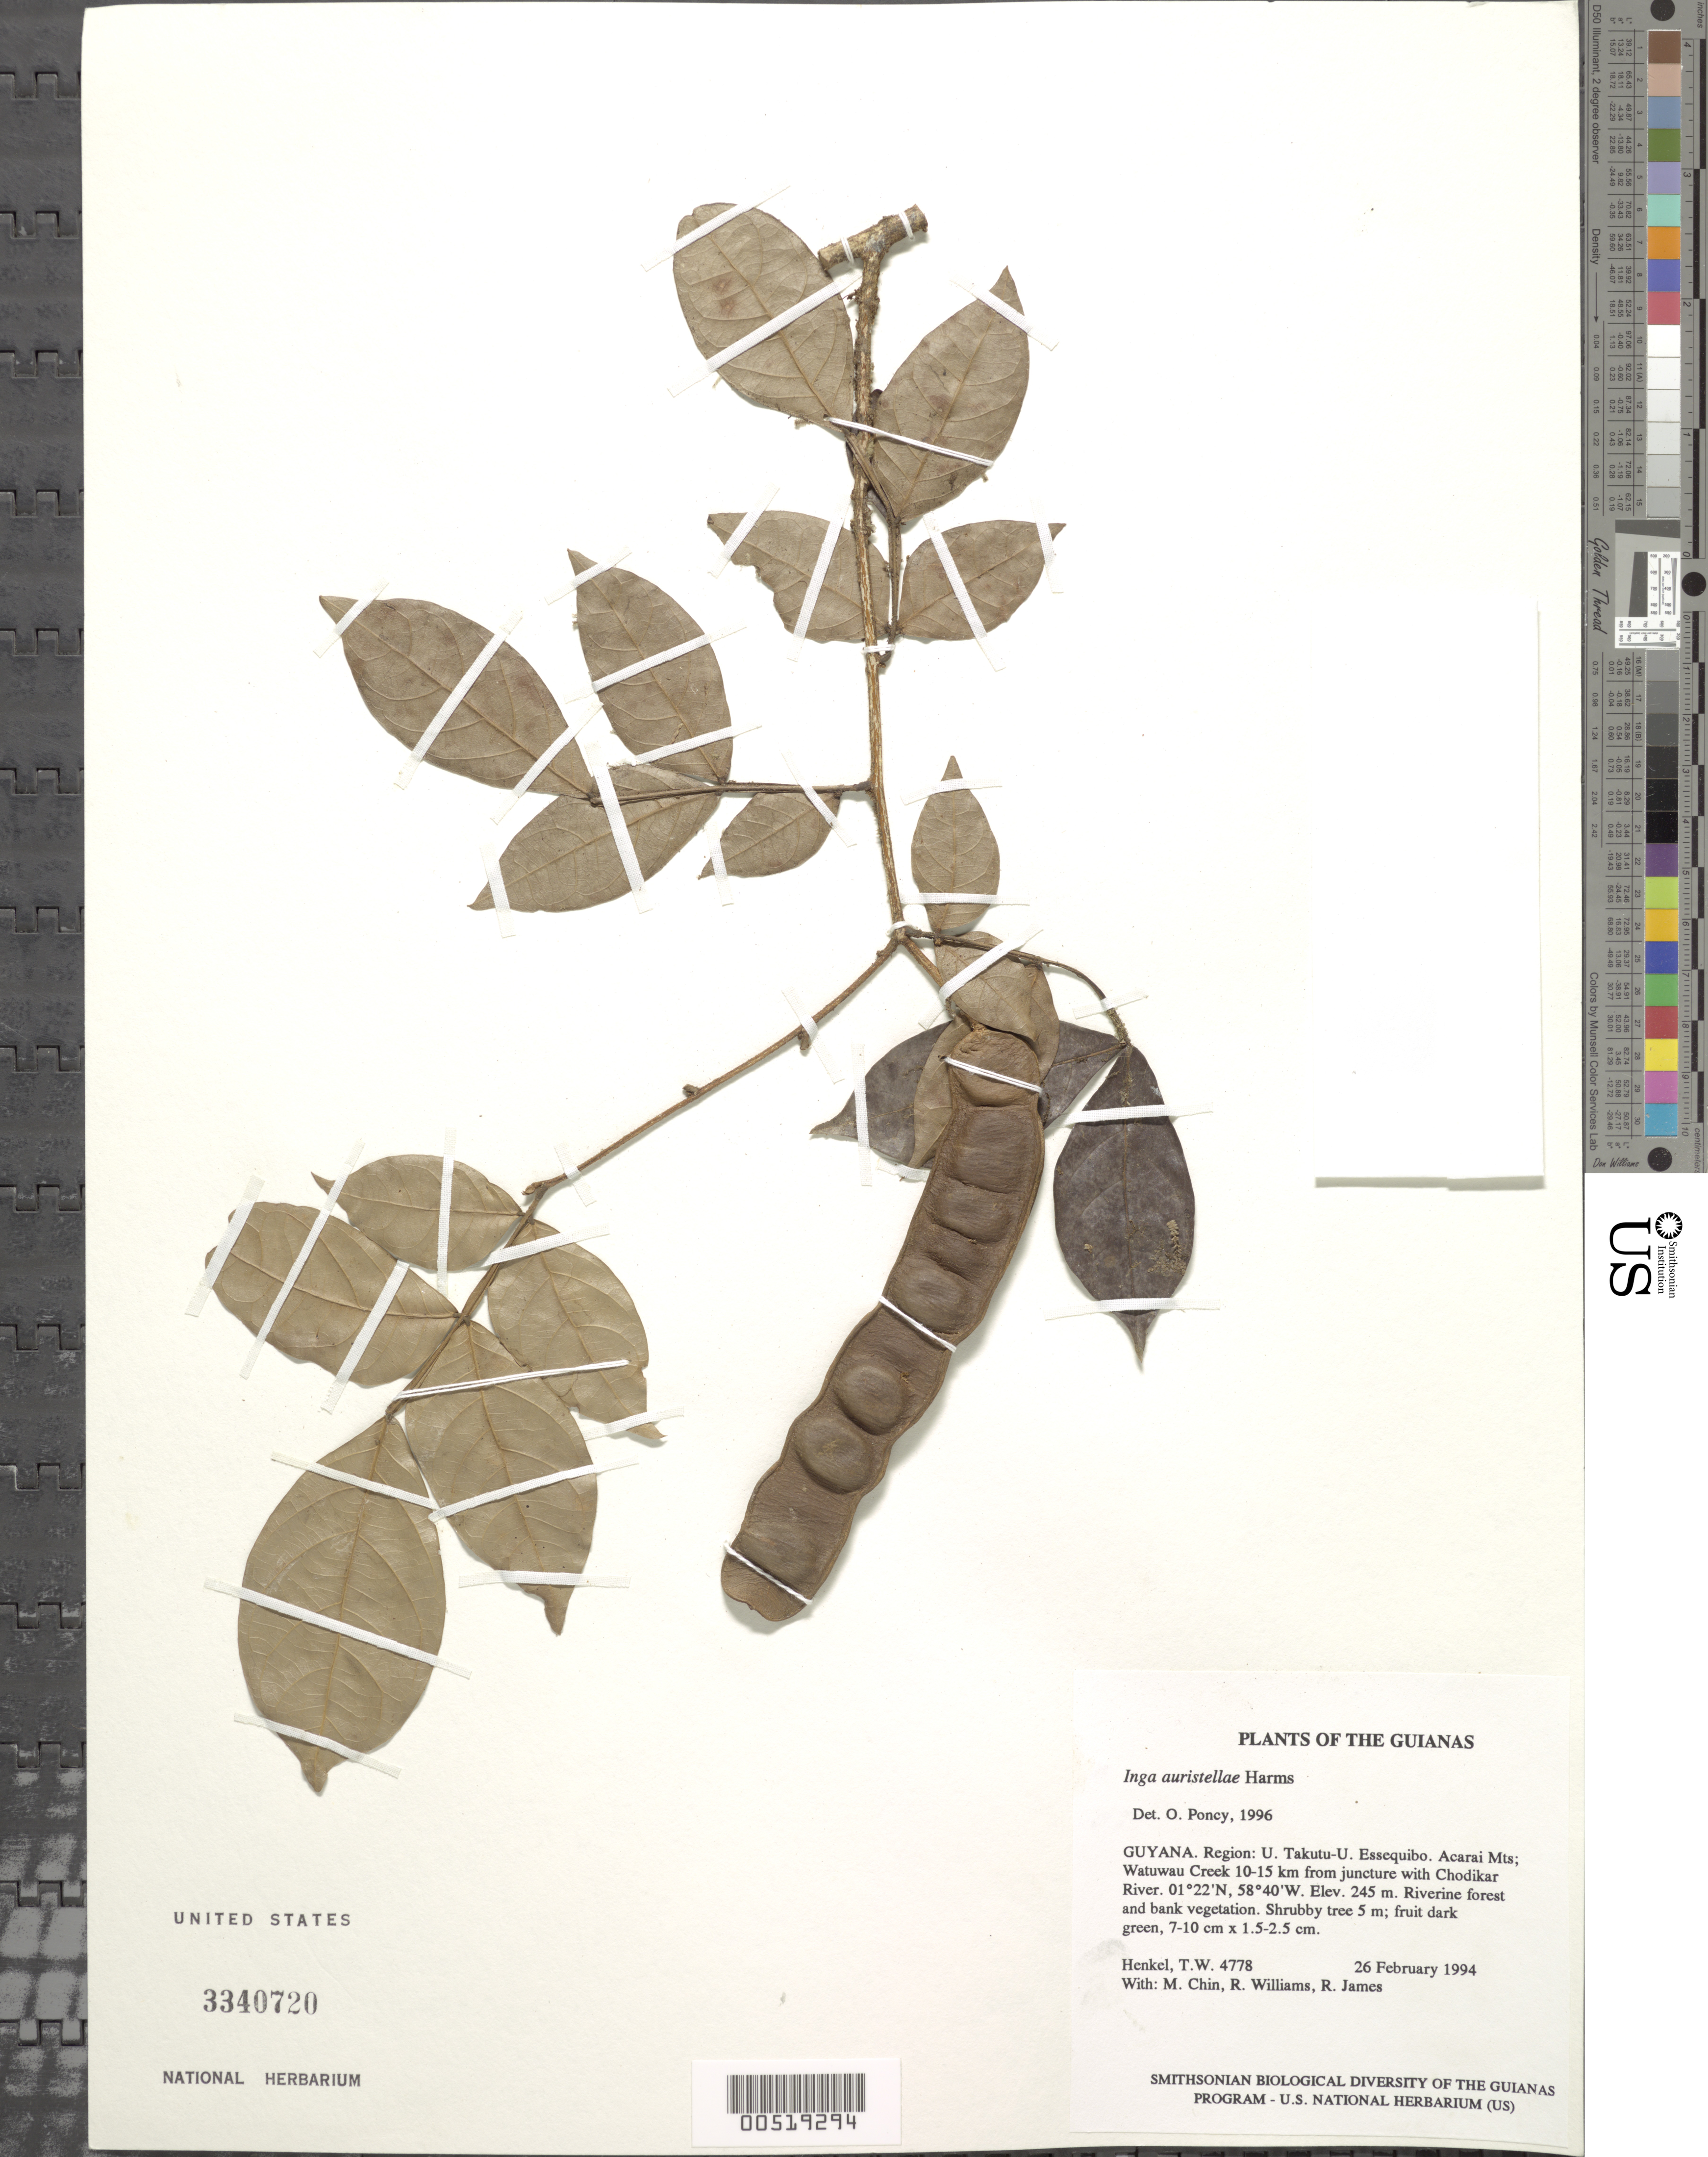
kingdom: Plantae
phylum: Tracheophyta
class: Magnoliopsida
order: Fabales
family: Fabaceae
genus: Inga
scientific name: Inga auristellae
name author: Harms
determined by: Poncy, O.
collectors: T. Henkel, M. Chin, R. Williams & R. James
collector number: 4778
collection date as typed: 26 February 1994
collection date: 1994-02-26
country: Guyana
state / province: U. Takutu-U. Essequibo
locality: Acarai Mts; Watuwau Creek 10-15 km from juncture with Chodikar River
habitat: Riverine forest and bank vegetation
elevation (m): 245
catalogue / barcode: US 3340720